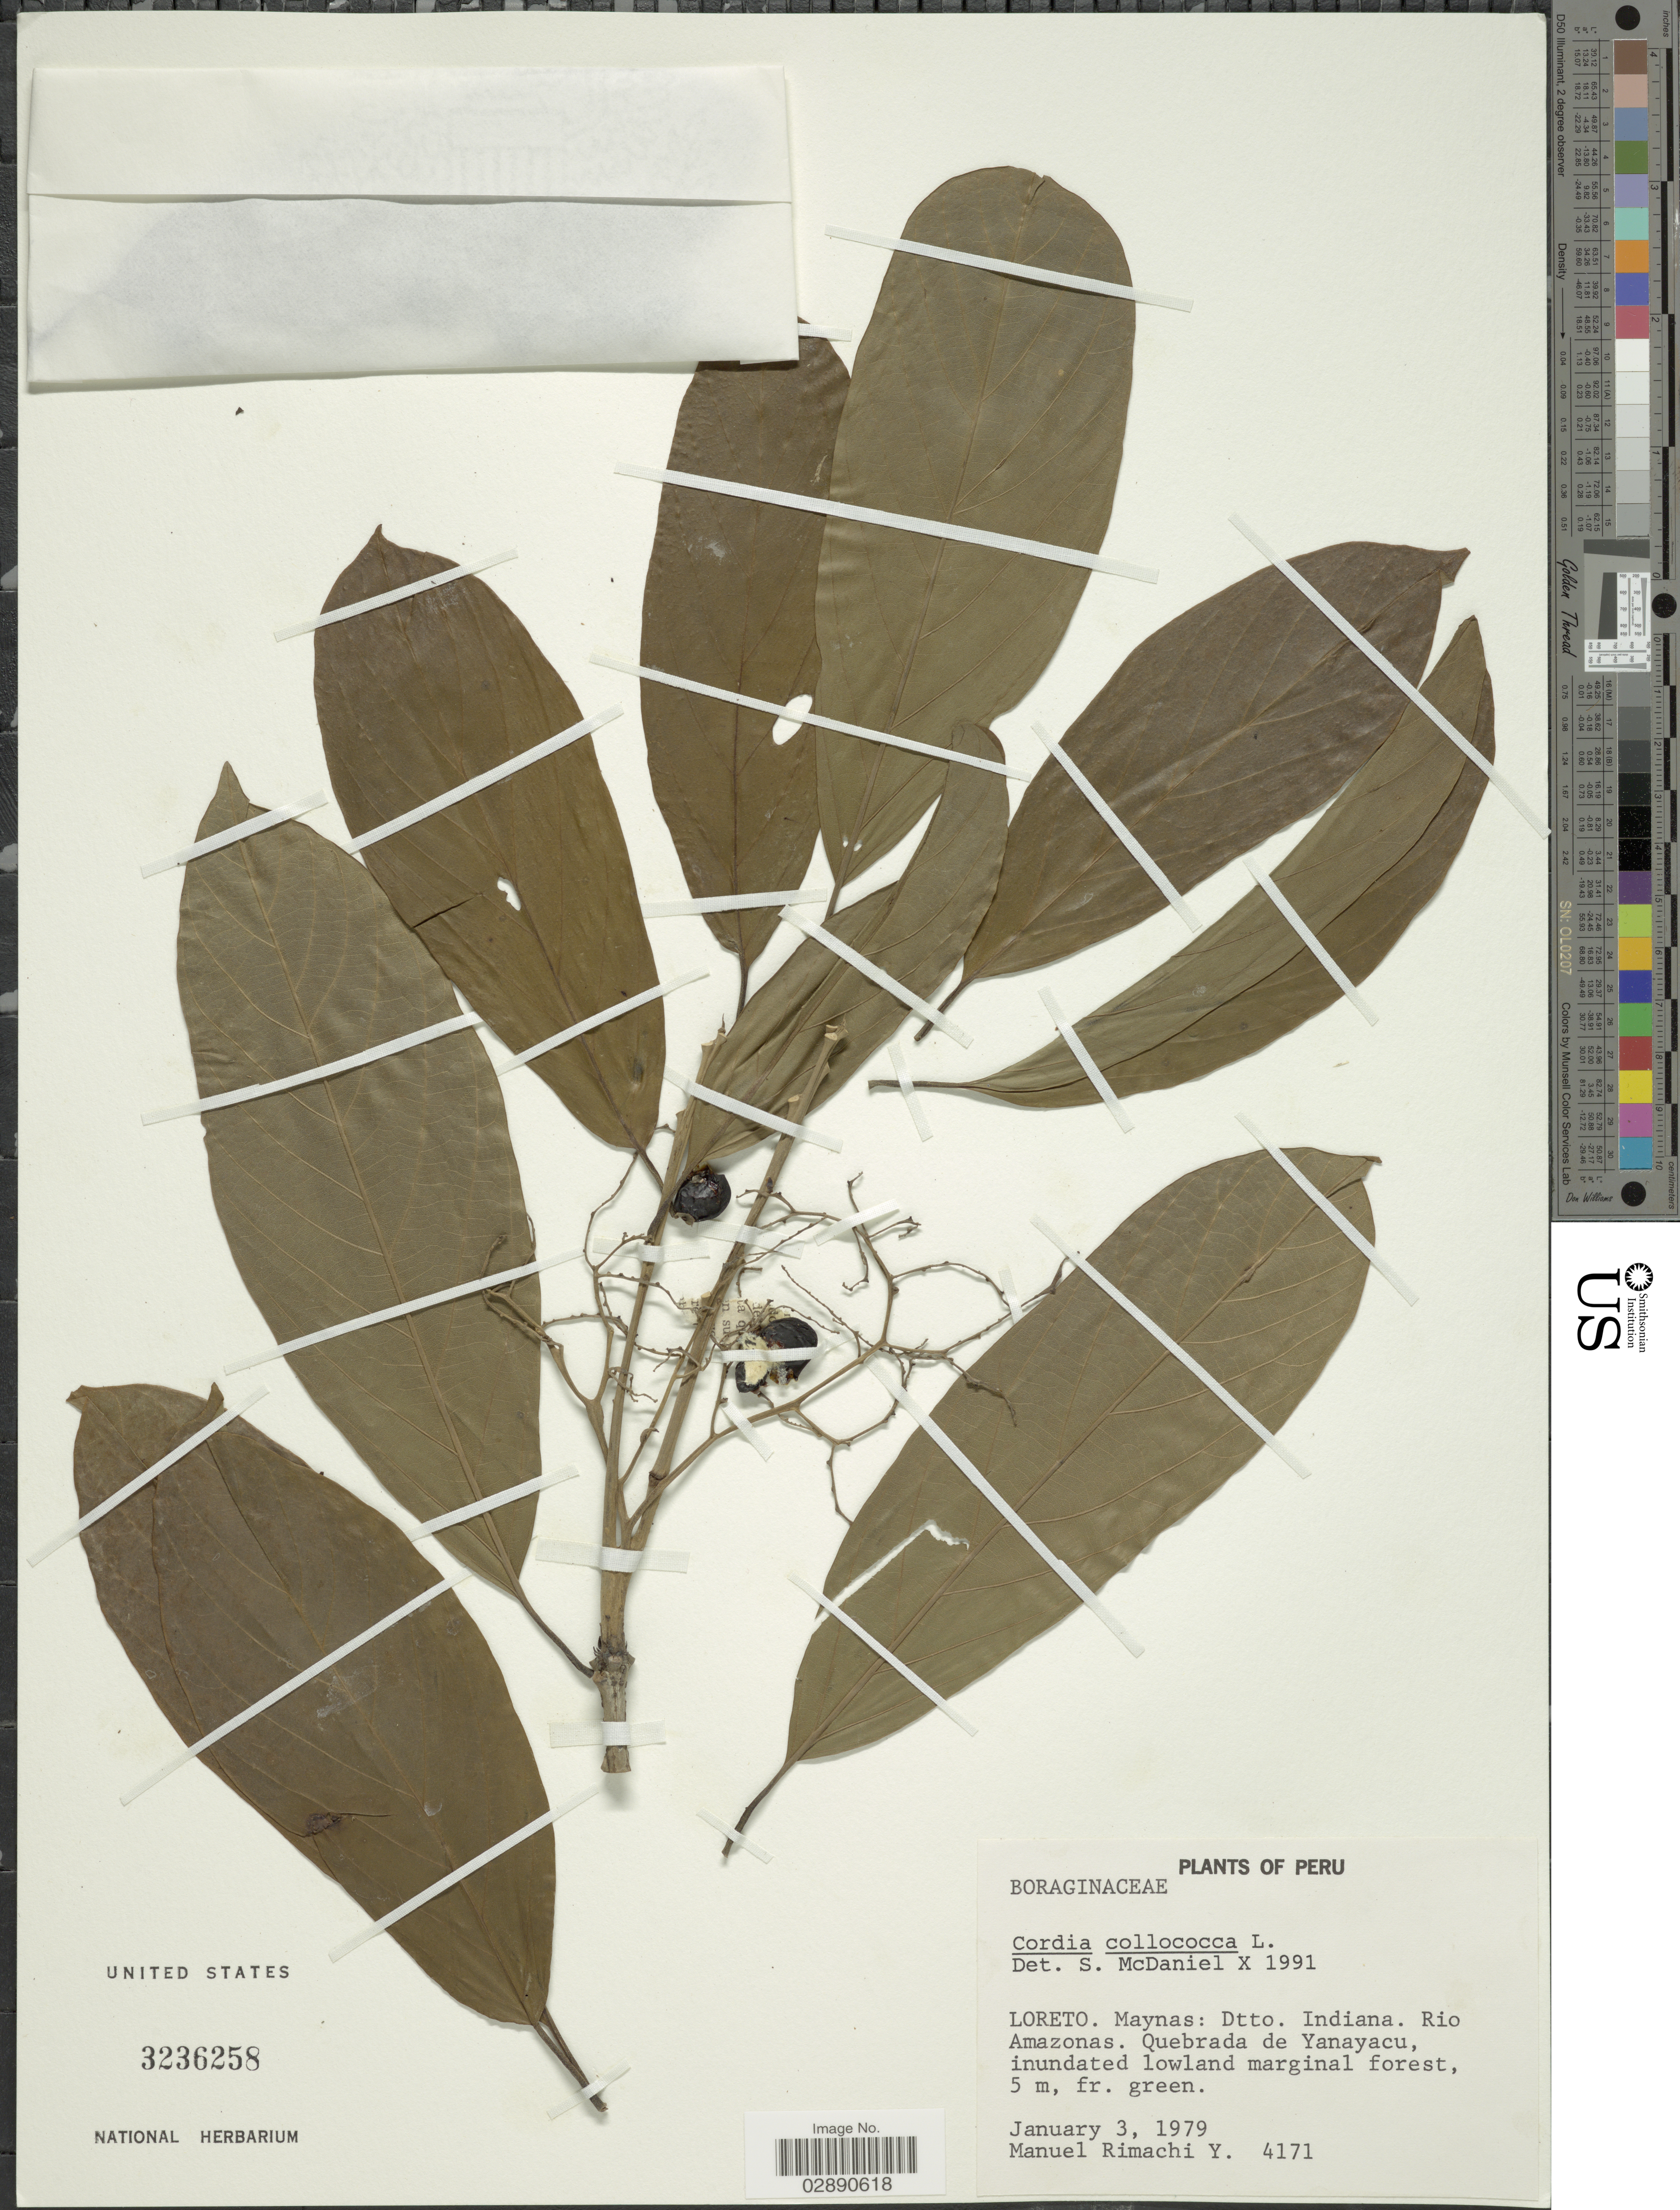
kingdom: Plantae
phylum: Tracheophyta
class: Magnoliopsida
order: Boraginales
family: Cordiaceae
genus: Cordia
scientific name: Cordia collococca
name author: L.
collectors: M. Rimachi Y.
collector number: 4171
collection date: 1979-01-03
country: Peru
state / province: Loreto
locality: Maynas: Dtto. Indiana. Rio Amazonas. Quebrada de Yanayacu, inundated lowland marginal forest.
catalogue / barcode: US 3236258